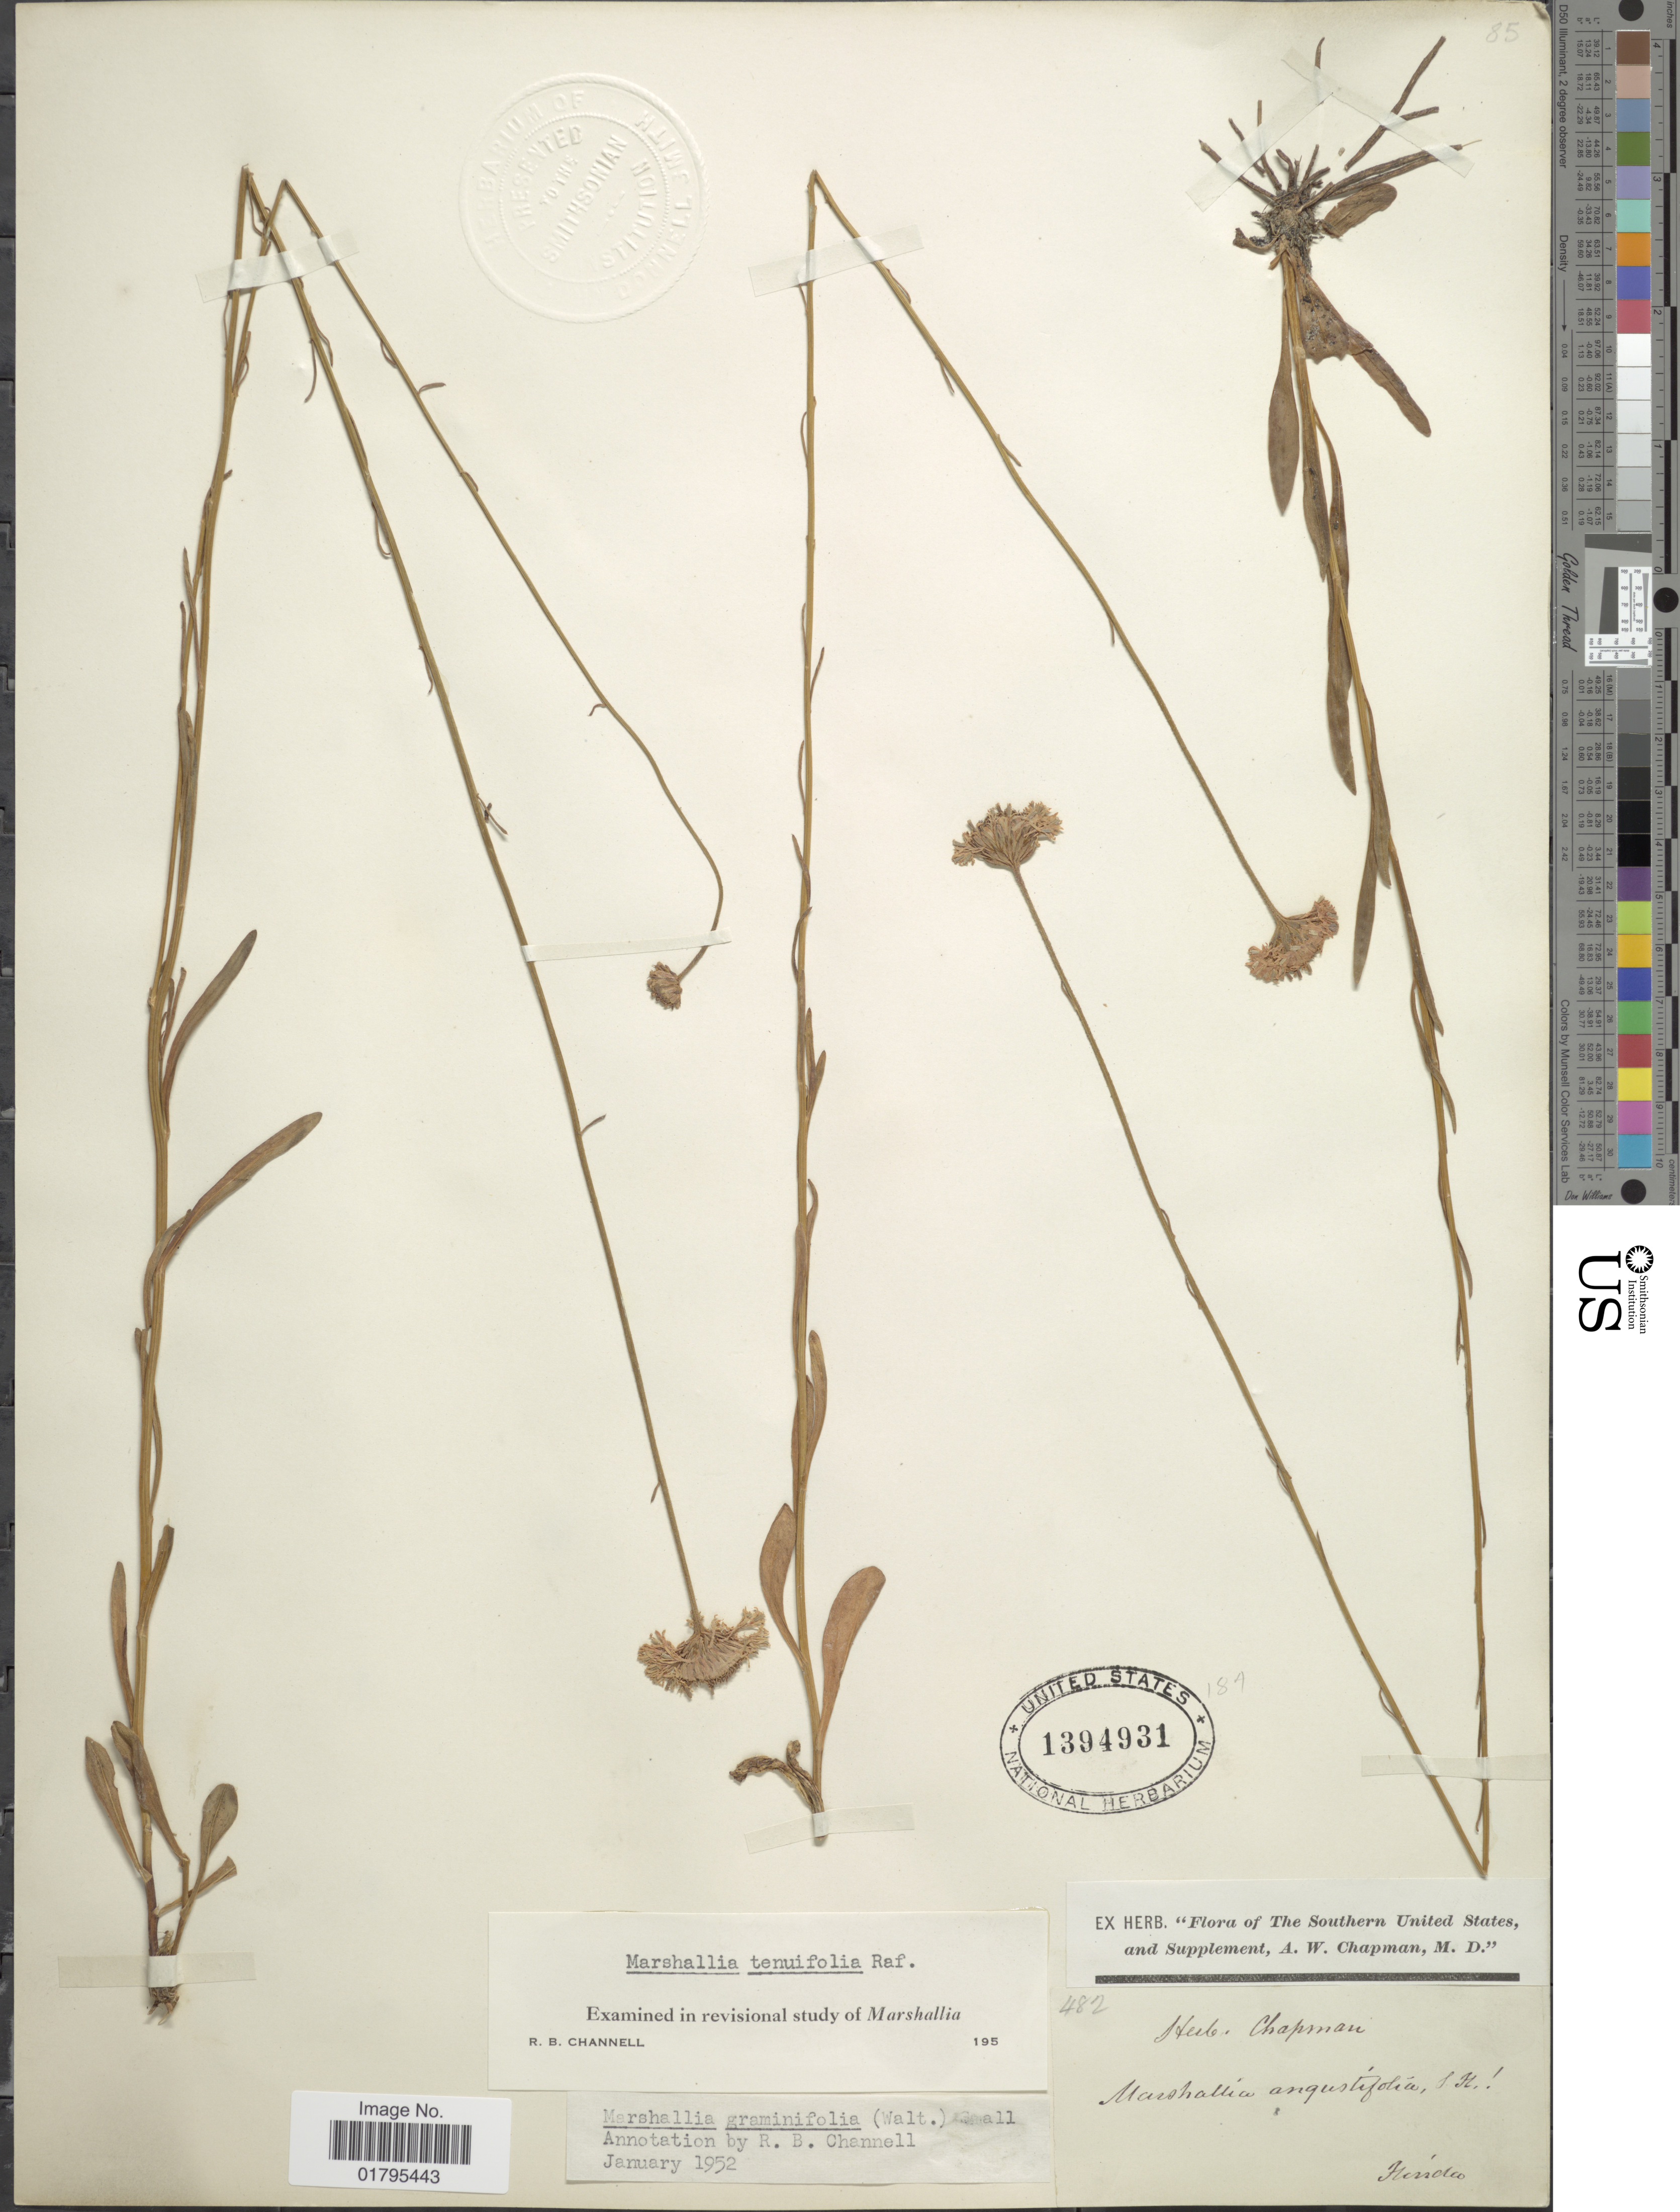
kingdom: Plantae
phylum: Tracheophyta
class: Magnoliopsida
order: Asterales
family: Asteraceae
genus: Marshallia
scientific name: Marshallia tenuifolia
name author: Raf.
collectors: A. W. Chapman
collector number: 482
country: United States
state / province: Florida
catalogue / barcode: US 1394931